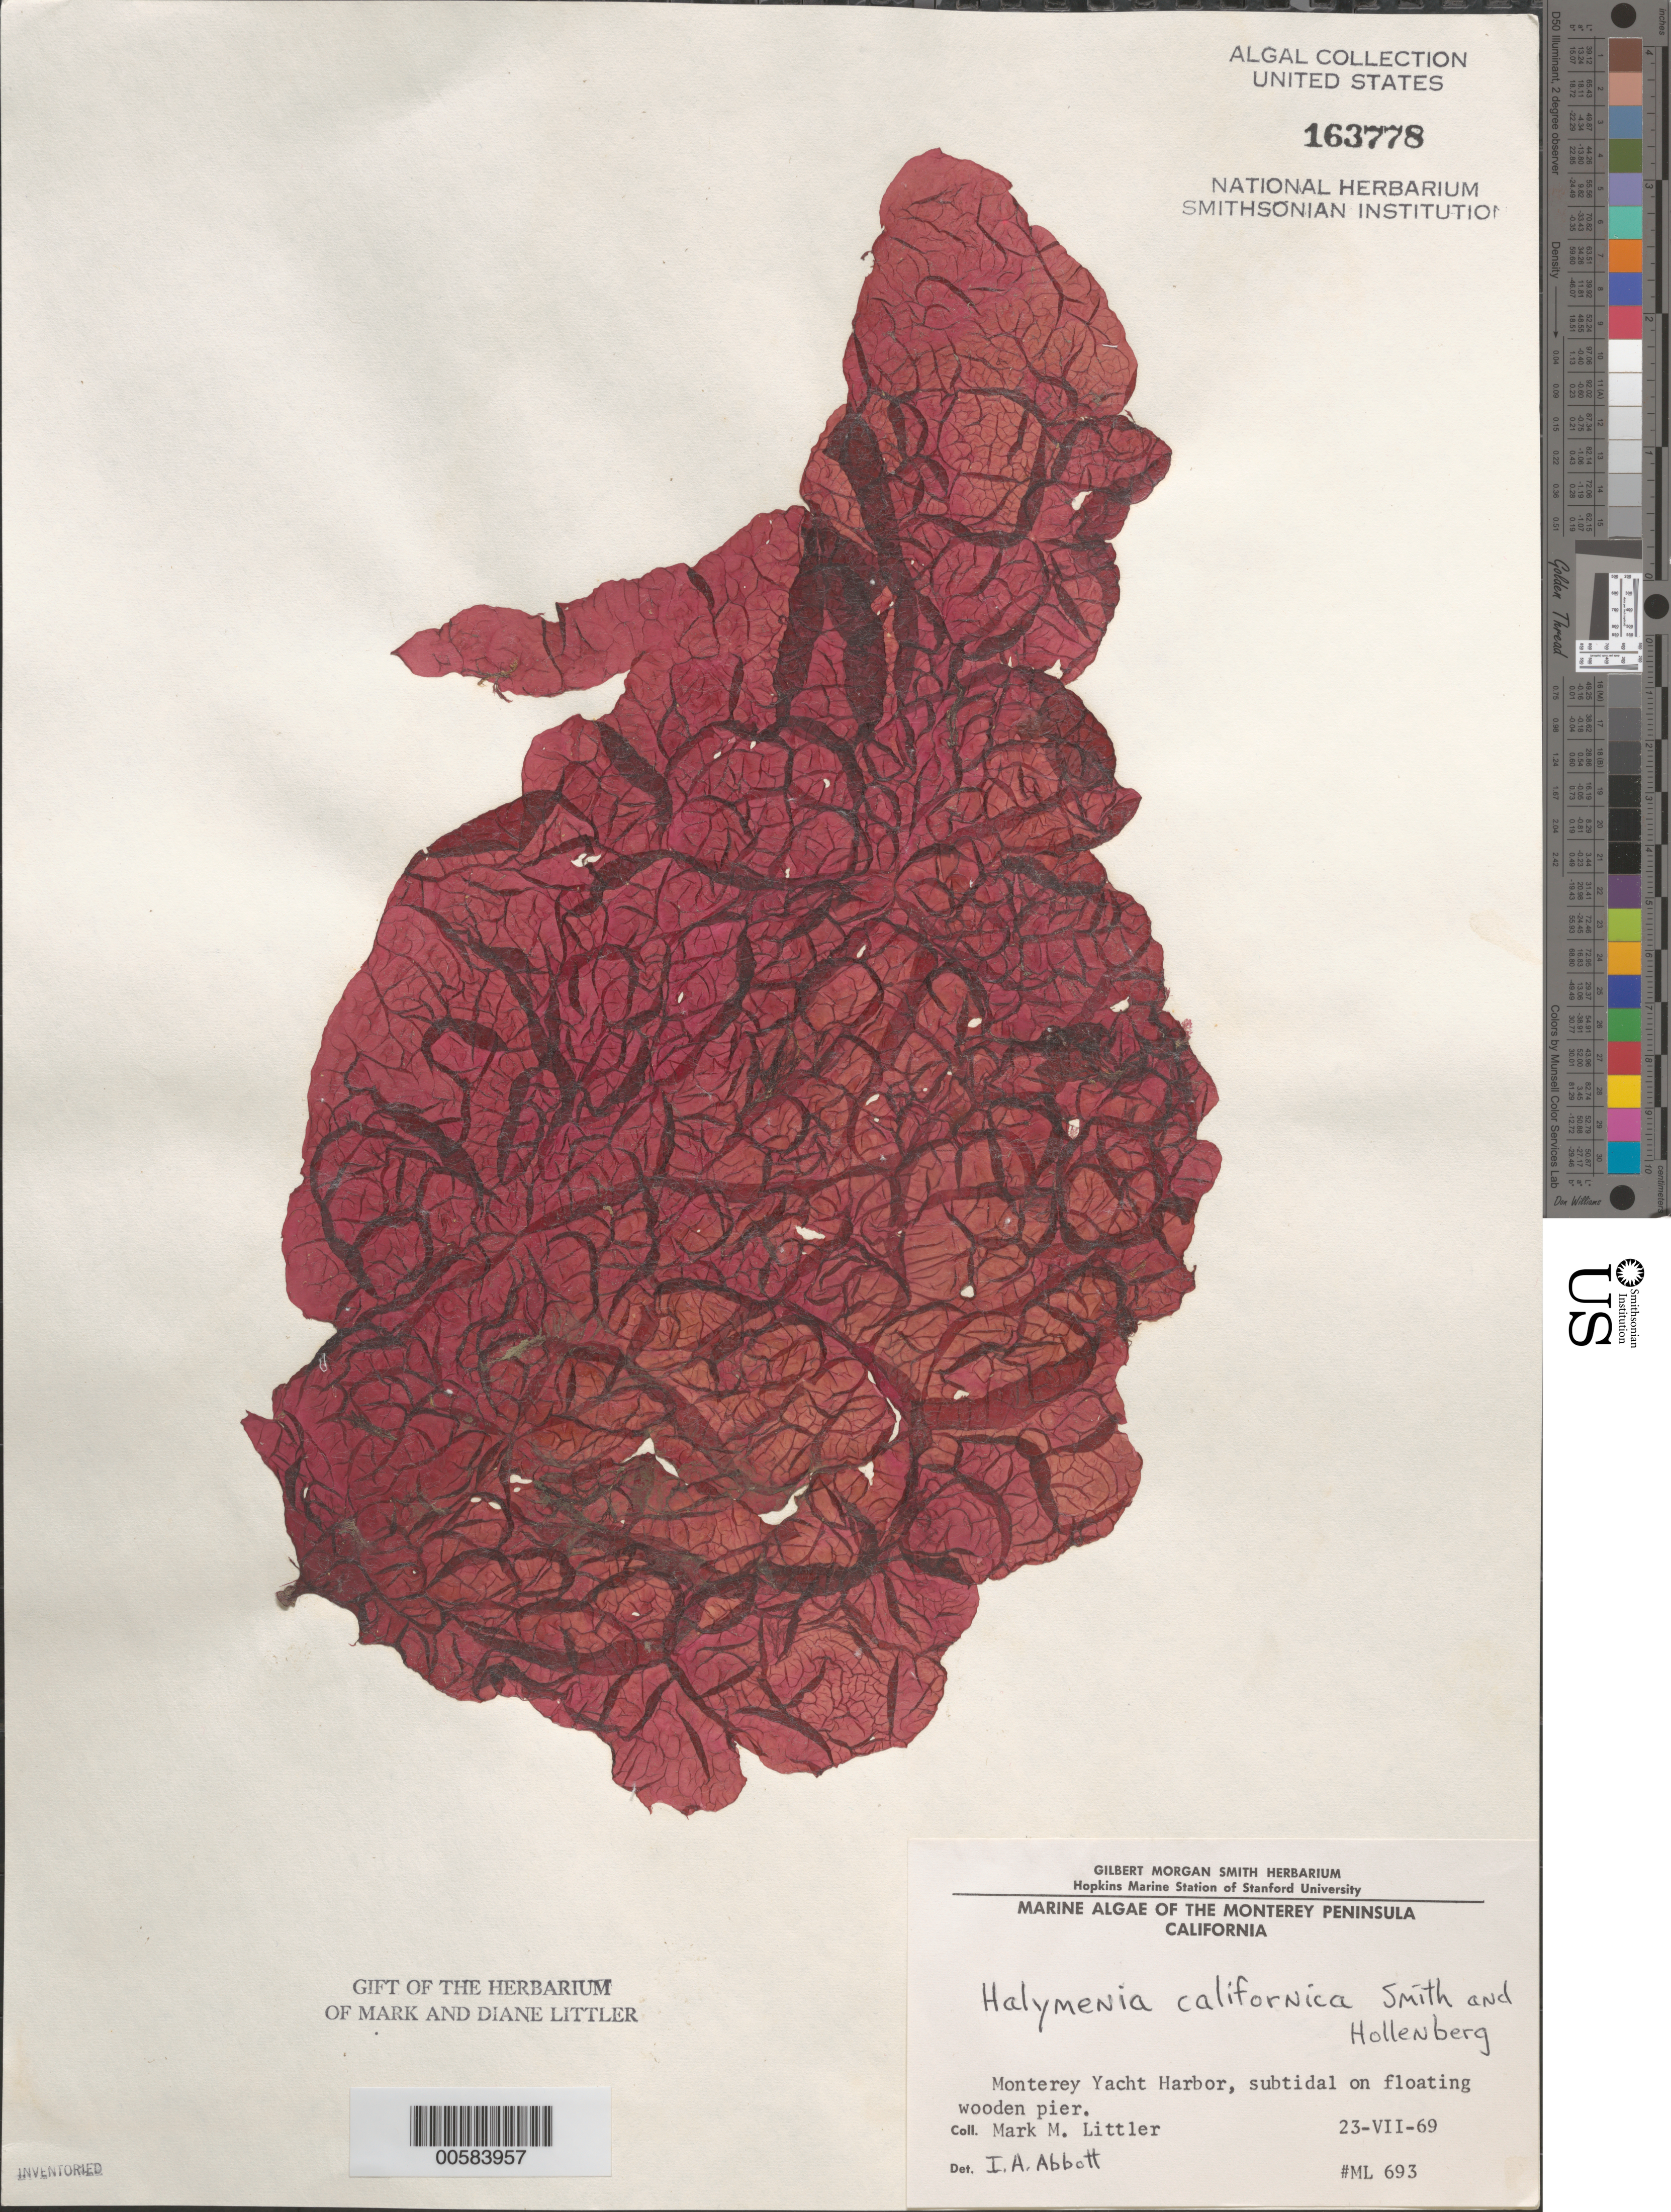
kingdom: Plantae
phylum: Rhodophyta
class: Florideophyceae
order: Halymeniales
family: Halymeniaceae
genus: Halymenia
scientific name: Halymenia californica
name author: G.M. Sm. & Hollenb.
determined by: Abbott, Isabella A.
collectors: M. M. Littler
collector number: ML 693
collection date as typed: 23 Jul 1969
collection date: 1969-07-23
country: United States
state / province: California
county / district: Monterey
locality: Monterey Yacht Harbor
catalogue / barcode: US 163778